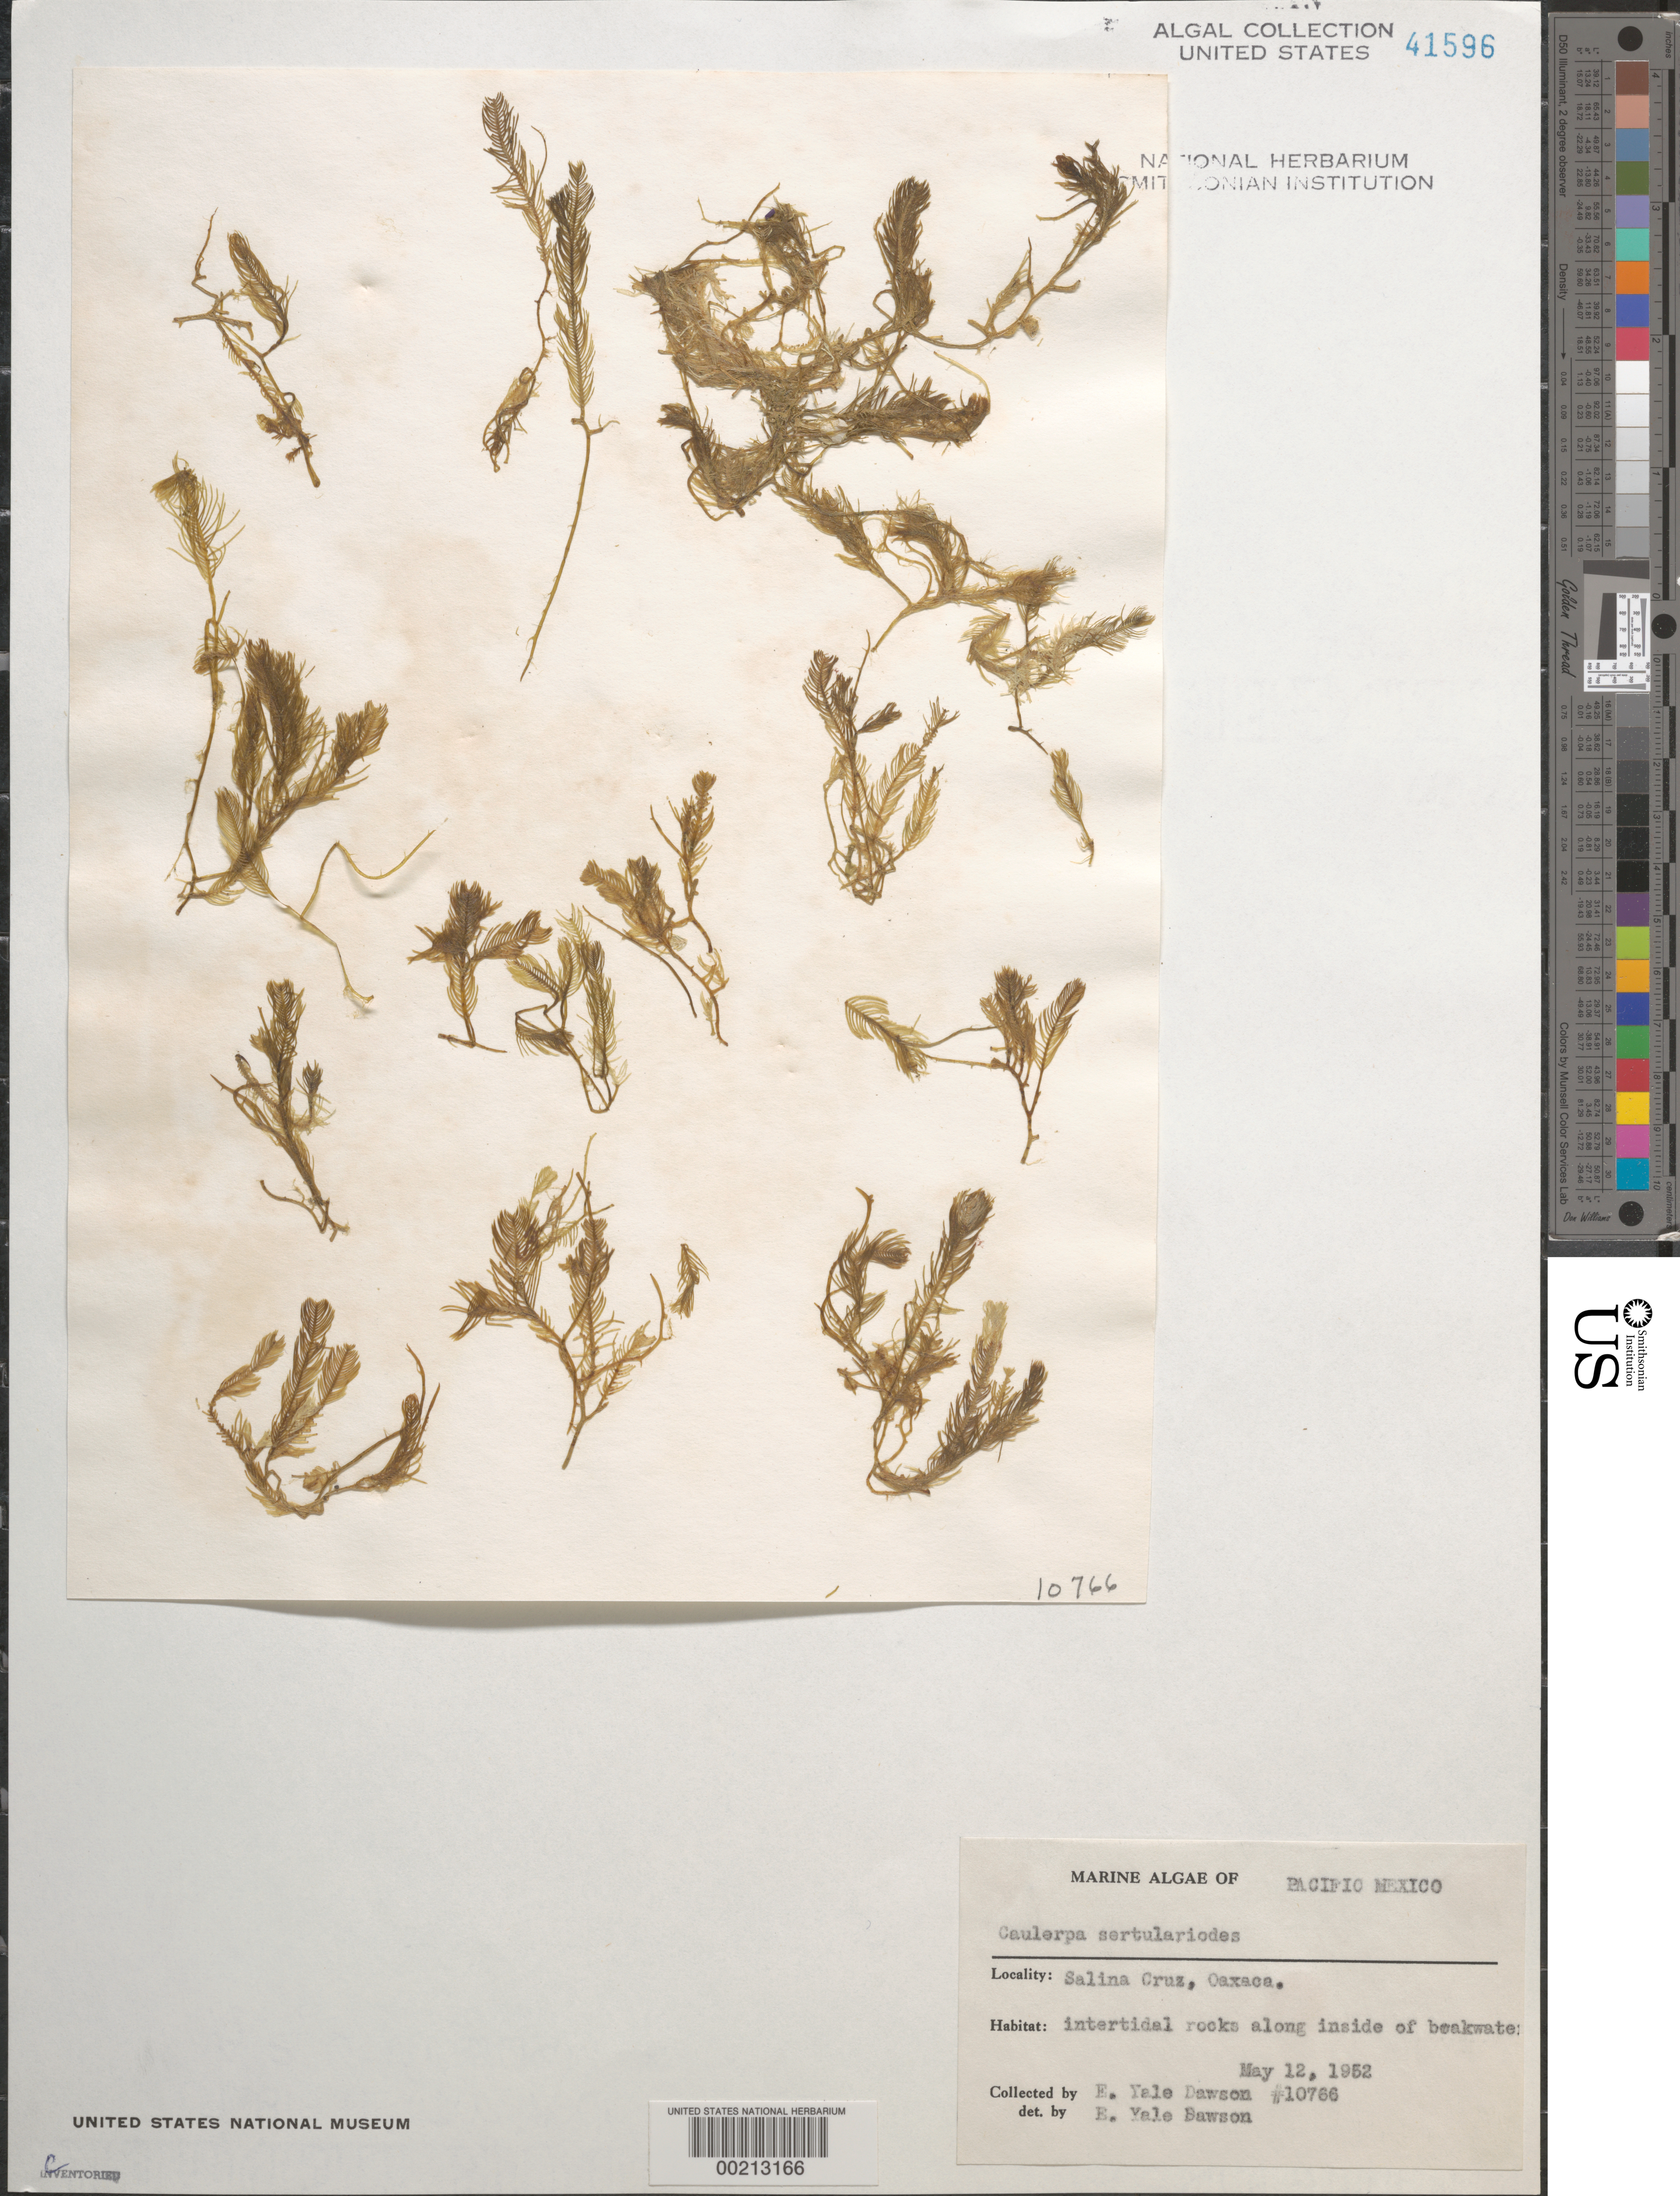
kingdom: Plantae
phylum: Chlorophyta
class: Ulvophyceae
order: Bryopsidales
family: Caulerpaceae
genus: Caulerpa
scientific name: Caulerpa sertularioides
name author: (S.G. Gmel.) M. Howe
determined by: Dawson, E. Y.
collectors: E. Y. Dawson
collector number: EYD 10766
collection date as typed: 12 May 1952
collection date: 1952-05-12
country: Mexico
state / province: Oaxaca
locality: Salina Cruz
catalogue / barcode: US 41596